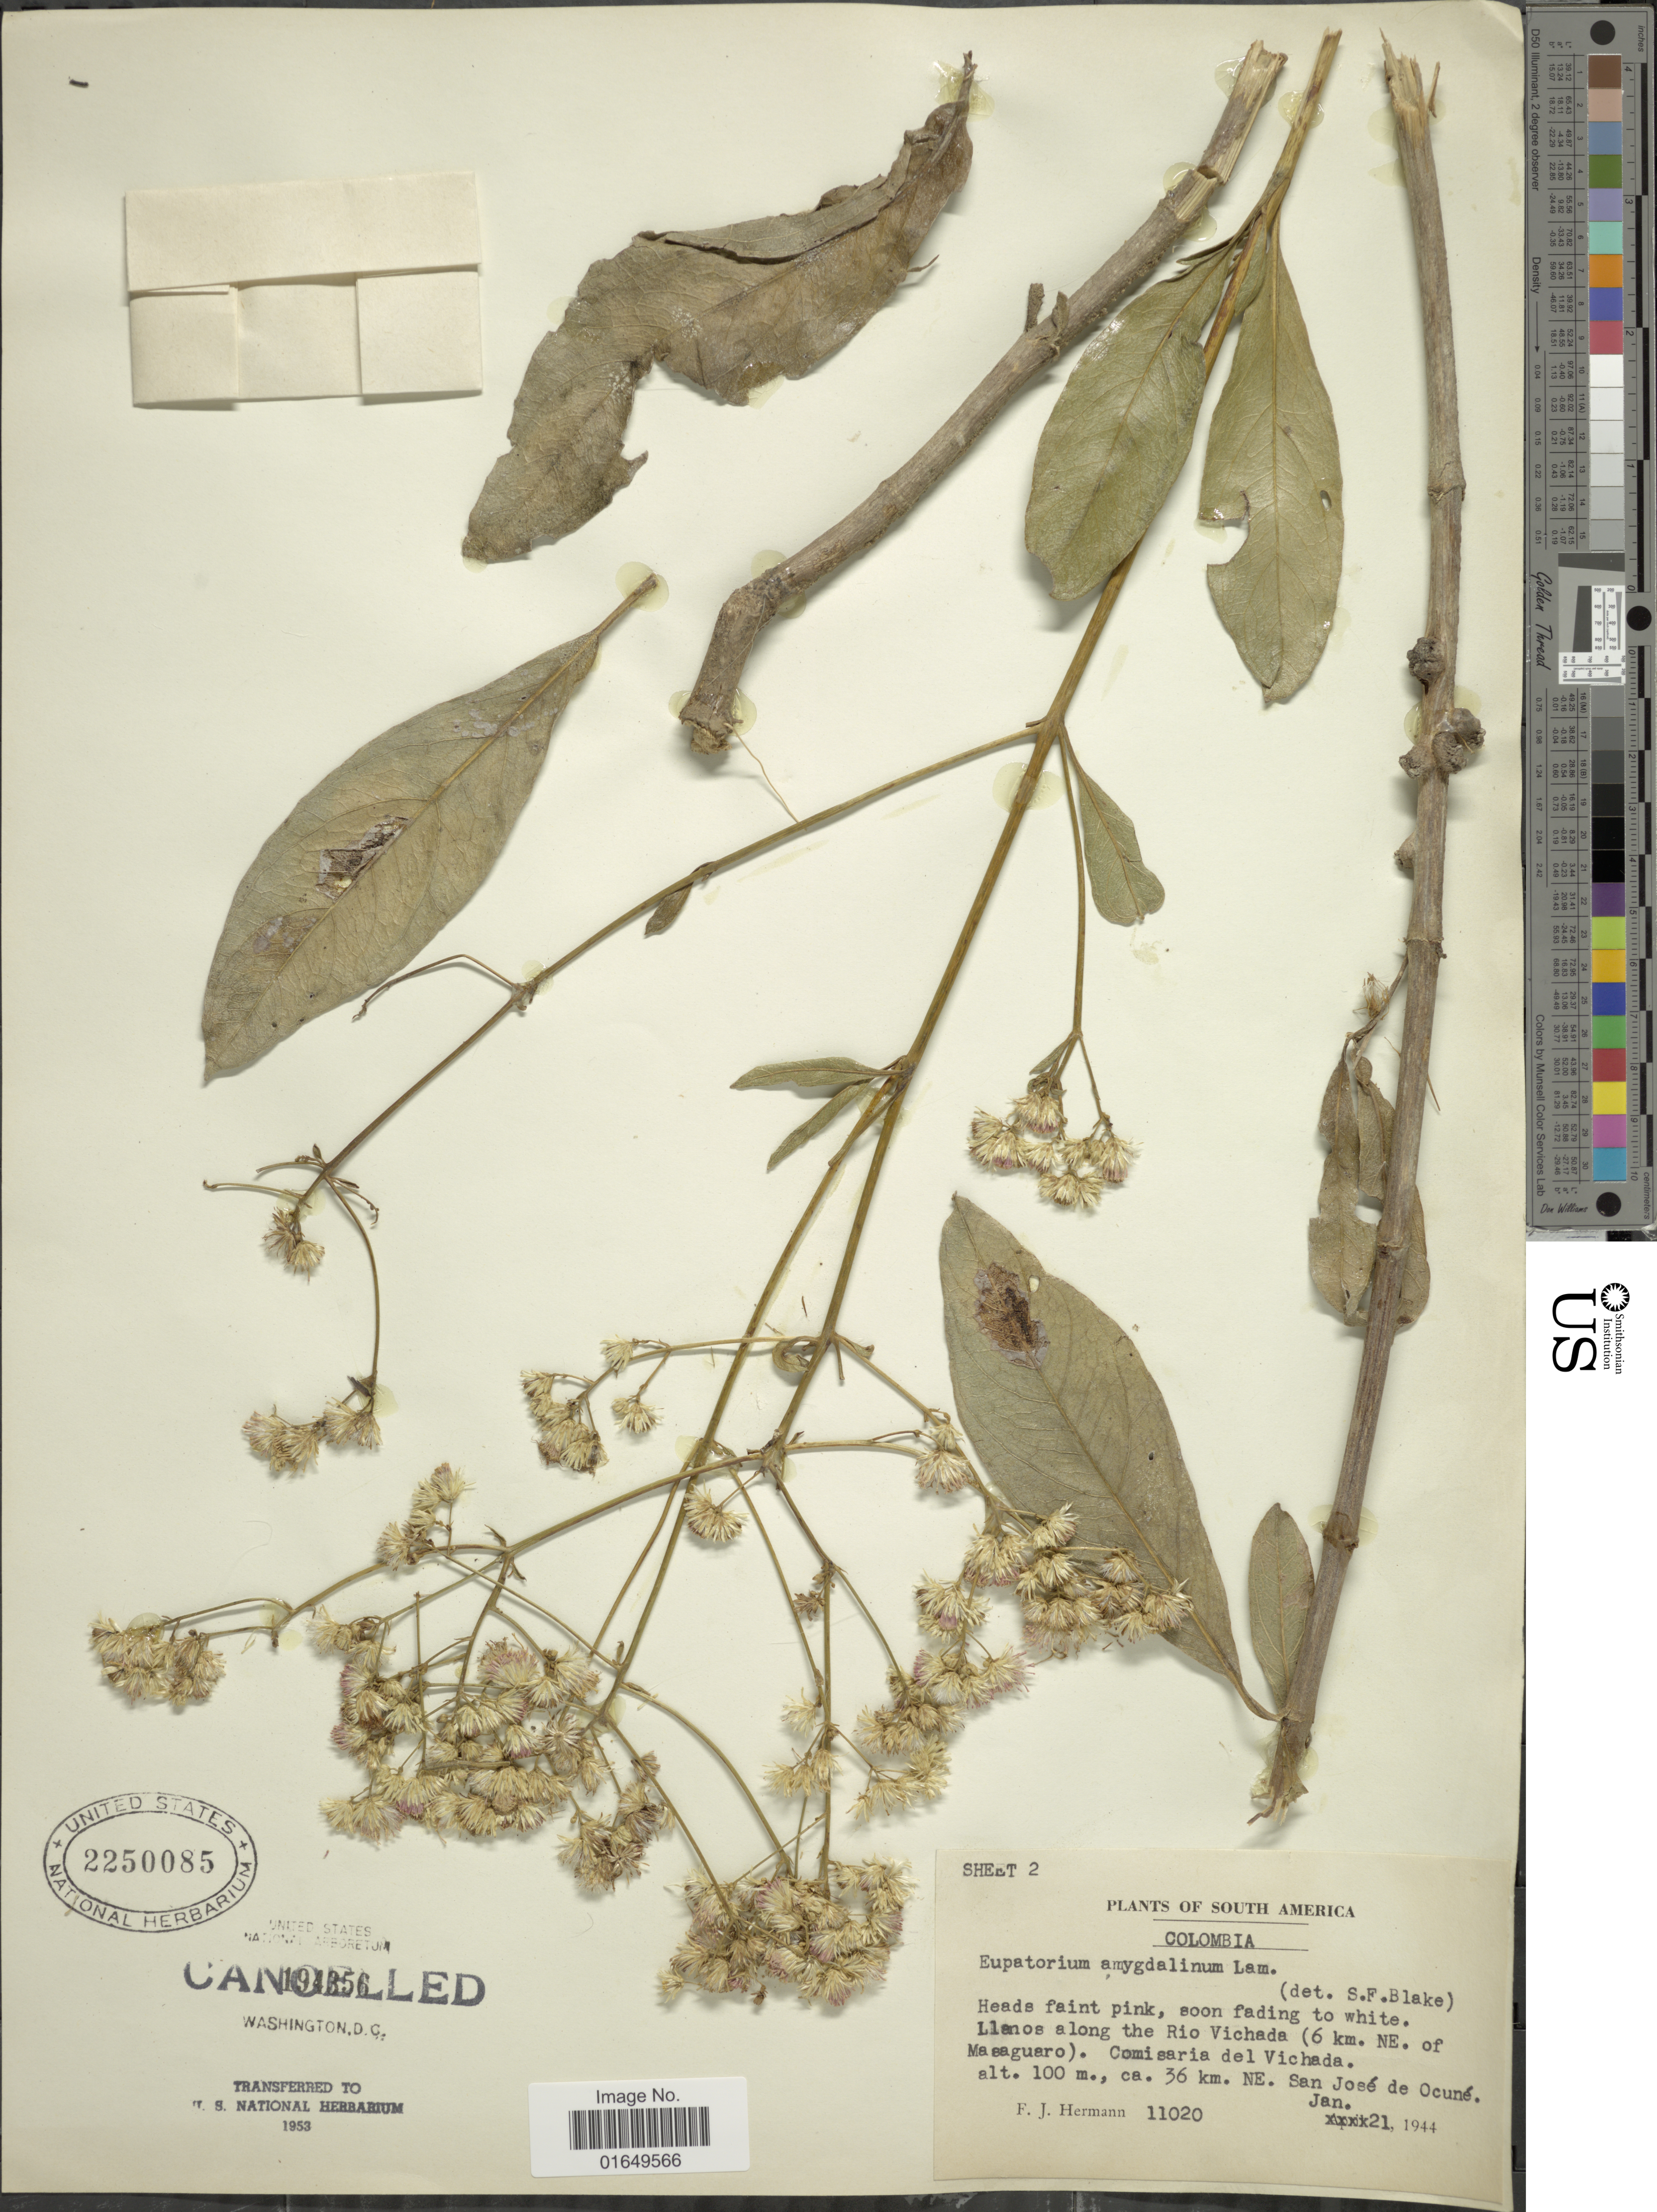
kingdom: Plantae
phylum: Tracheophyta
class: Magnoliopsida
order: Asterales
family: Asteraceae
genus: Ayapana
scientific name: Ayapana amygdalina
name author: (Lam.) R.M. King & H. Rob.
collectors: F. J. Hermann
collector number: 11020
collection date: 1944-01-21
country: Colombia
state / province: Vichada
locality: Llanos along the Rio Vichada (6 km. NE. of Masaguaro), ca. 36 km. NE. San José de Ocuné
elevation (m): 100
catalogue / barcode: US 2250085